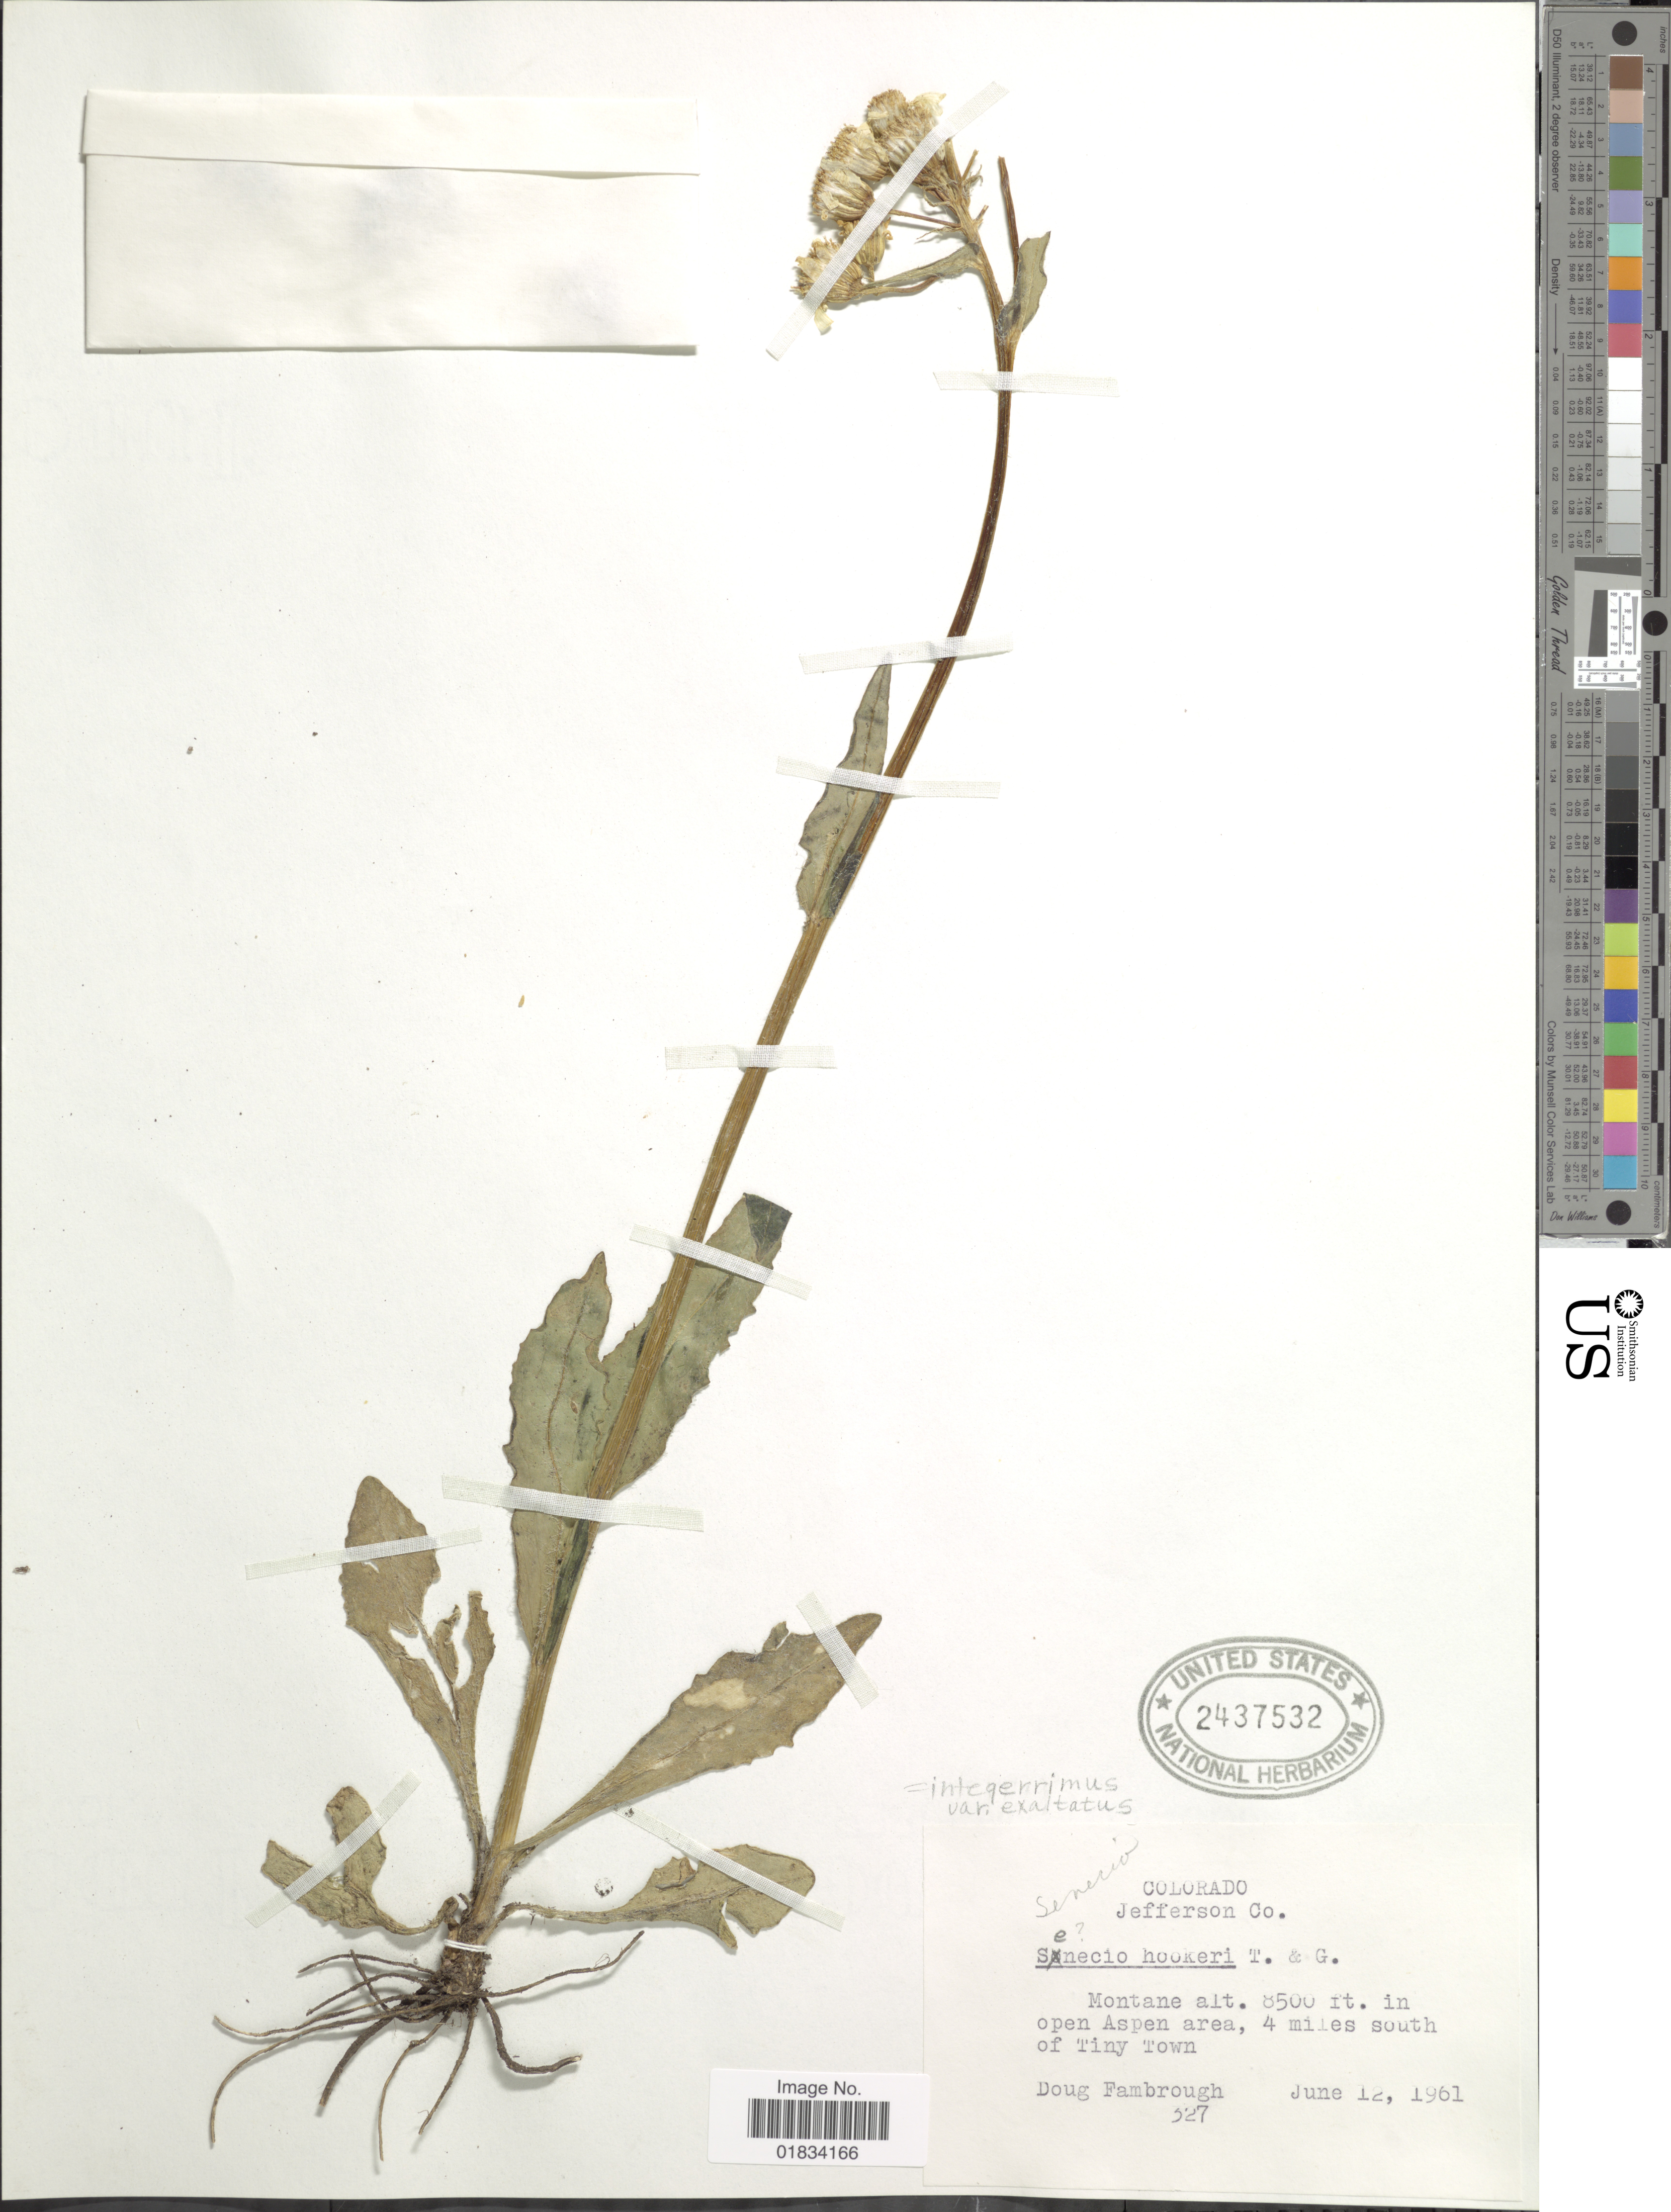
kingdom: Plantae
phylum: Tracheophyta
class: Magnoliopsida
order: Asterales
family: Asteraceae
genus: Senecio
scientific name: Senecio integerrimus var. exaltatus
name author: (Nutt.) Cronq.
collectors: D. Fambrough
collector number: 327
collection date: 1961-06-12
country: United States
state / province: Colorado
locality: Jefferson Co. Montane, in open Aspen area, 4 miles south of Tiny Town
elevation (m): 2591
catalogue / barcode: US 2437532